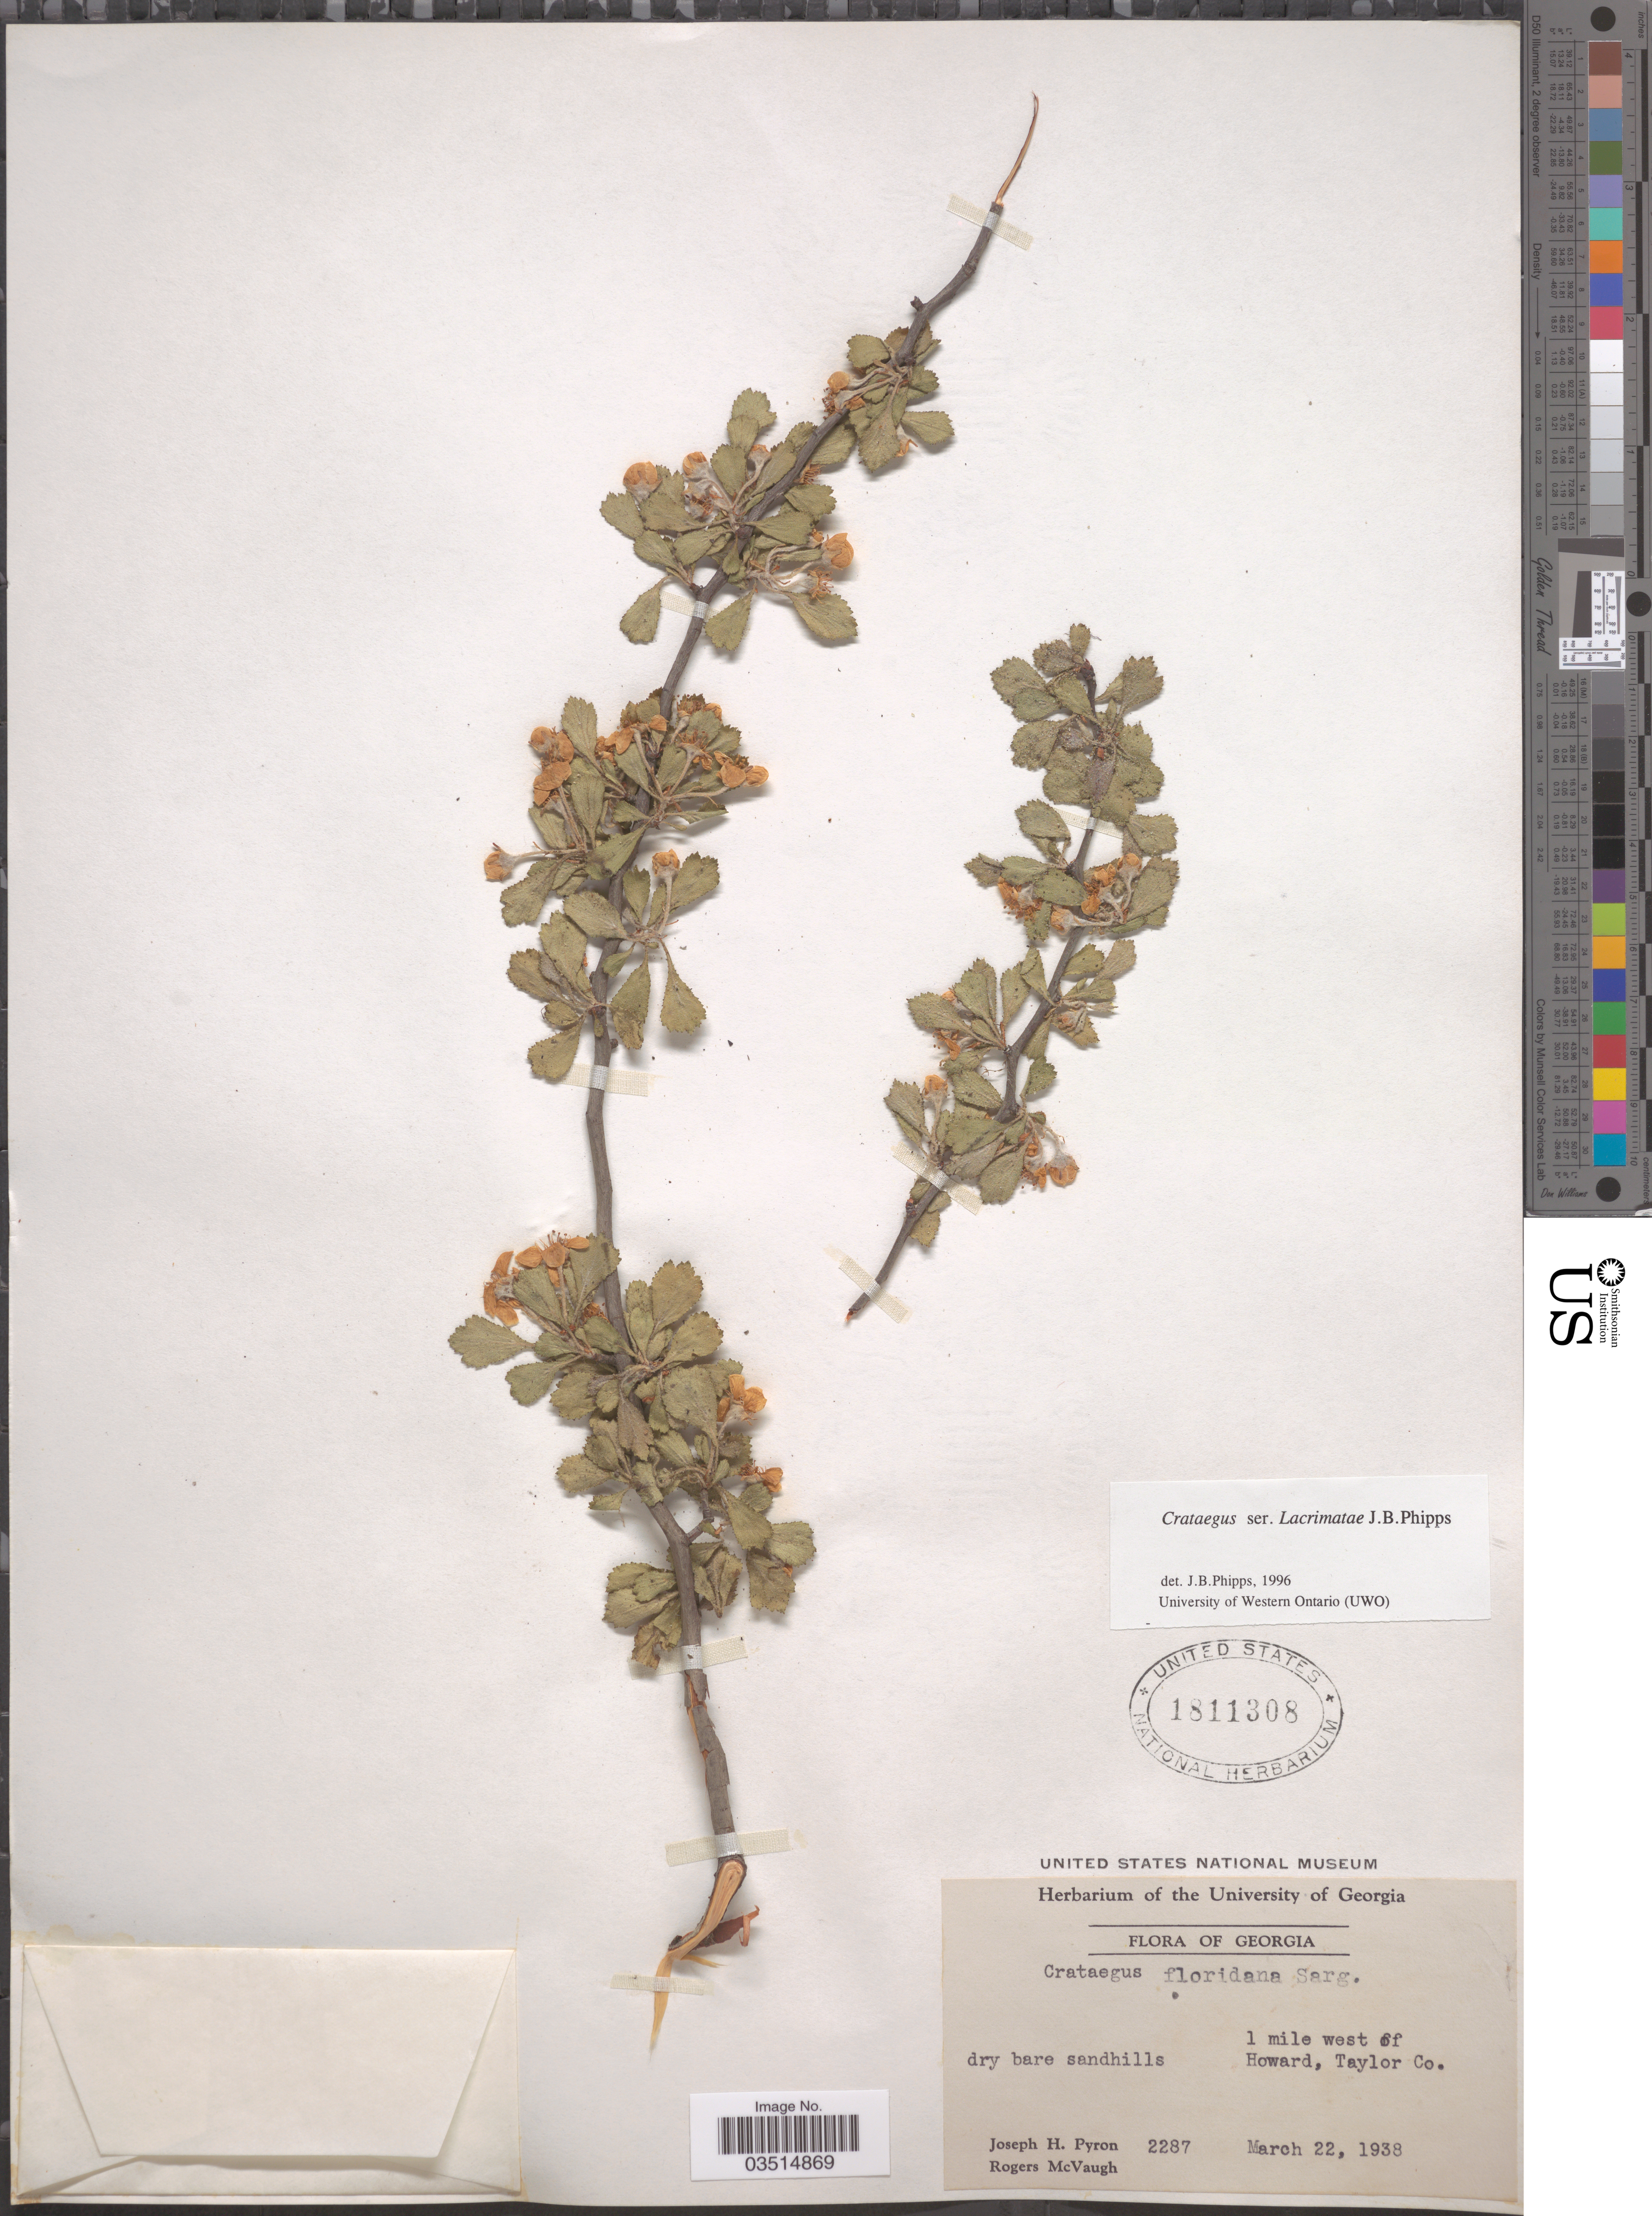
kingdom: Plantae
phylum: Tracheophyta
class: Magnoliopsida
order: Rosales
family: Rosaceae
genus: Crataegus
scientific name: Crataegus floridana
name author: Sarg.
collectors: J. H. Pyron & R. McVaugh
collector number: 2287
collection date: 1938-03-22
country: United States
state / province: Georgia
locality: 1 mile west of Howard, Taylor Co.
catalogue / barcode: US 1811308